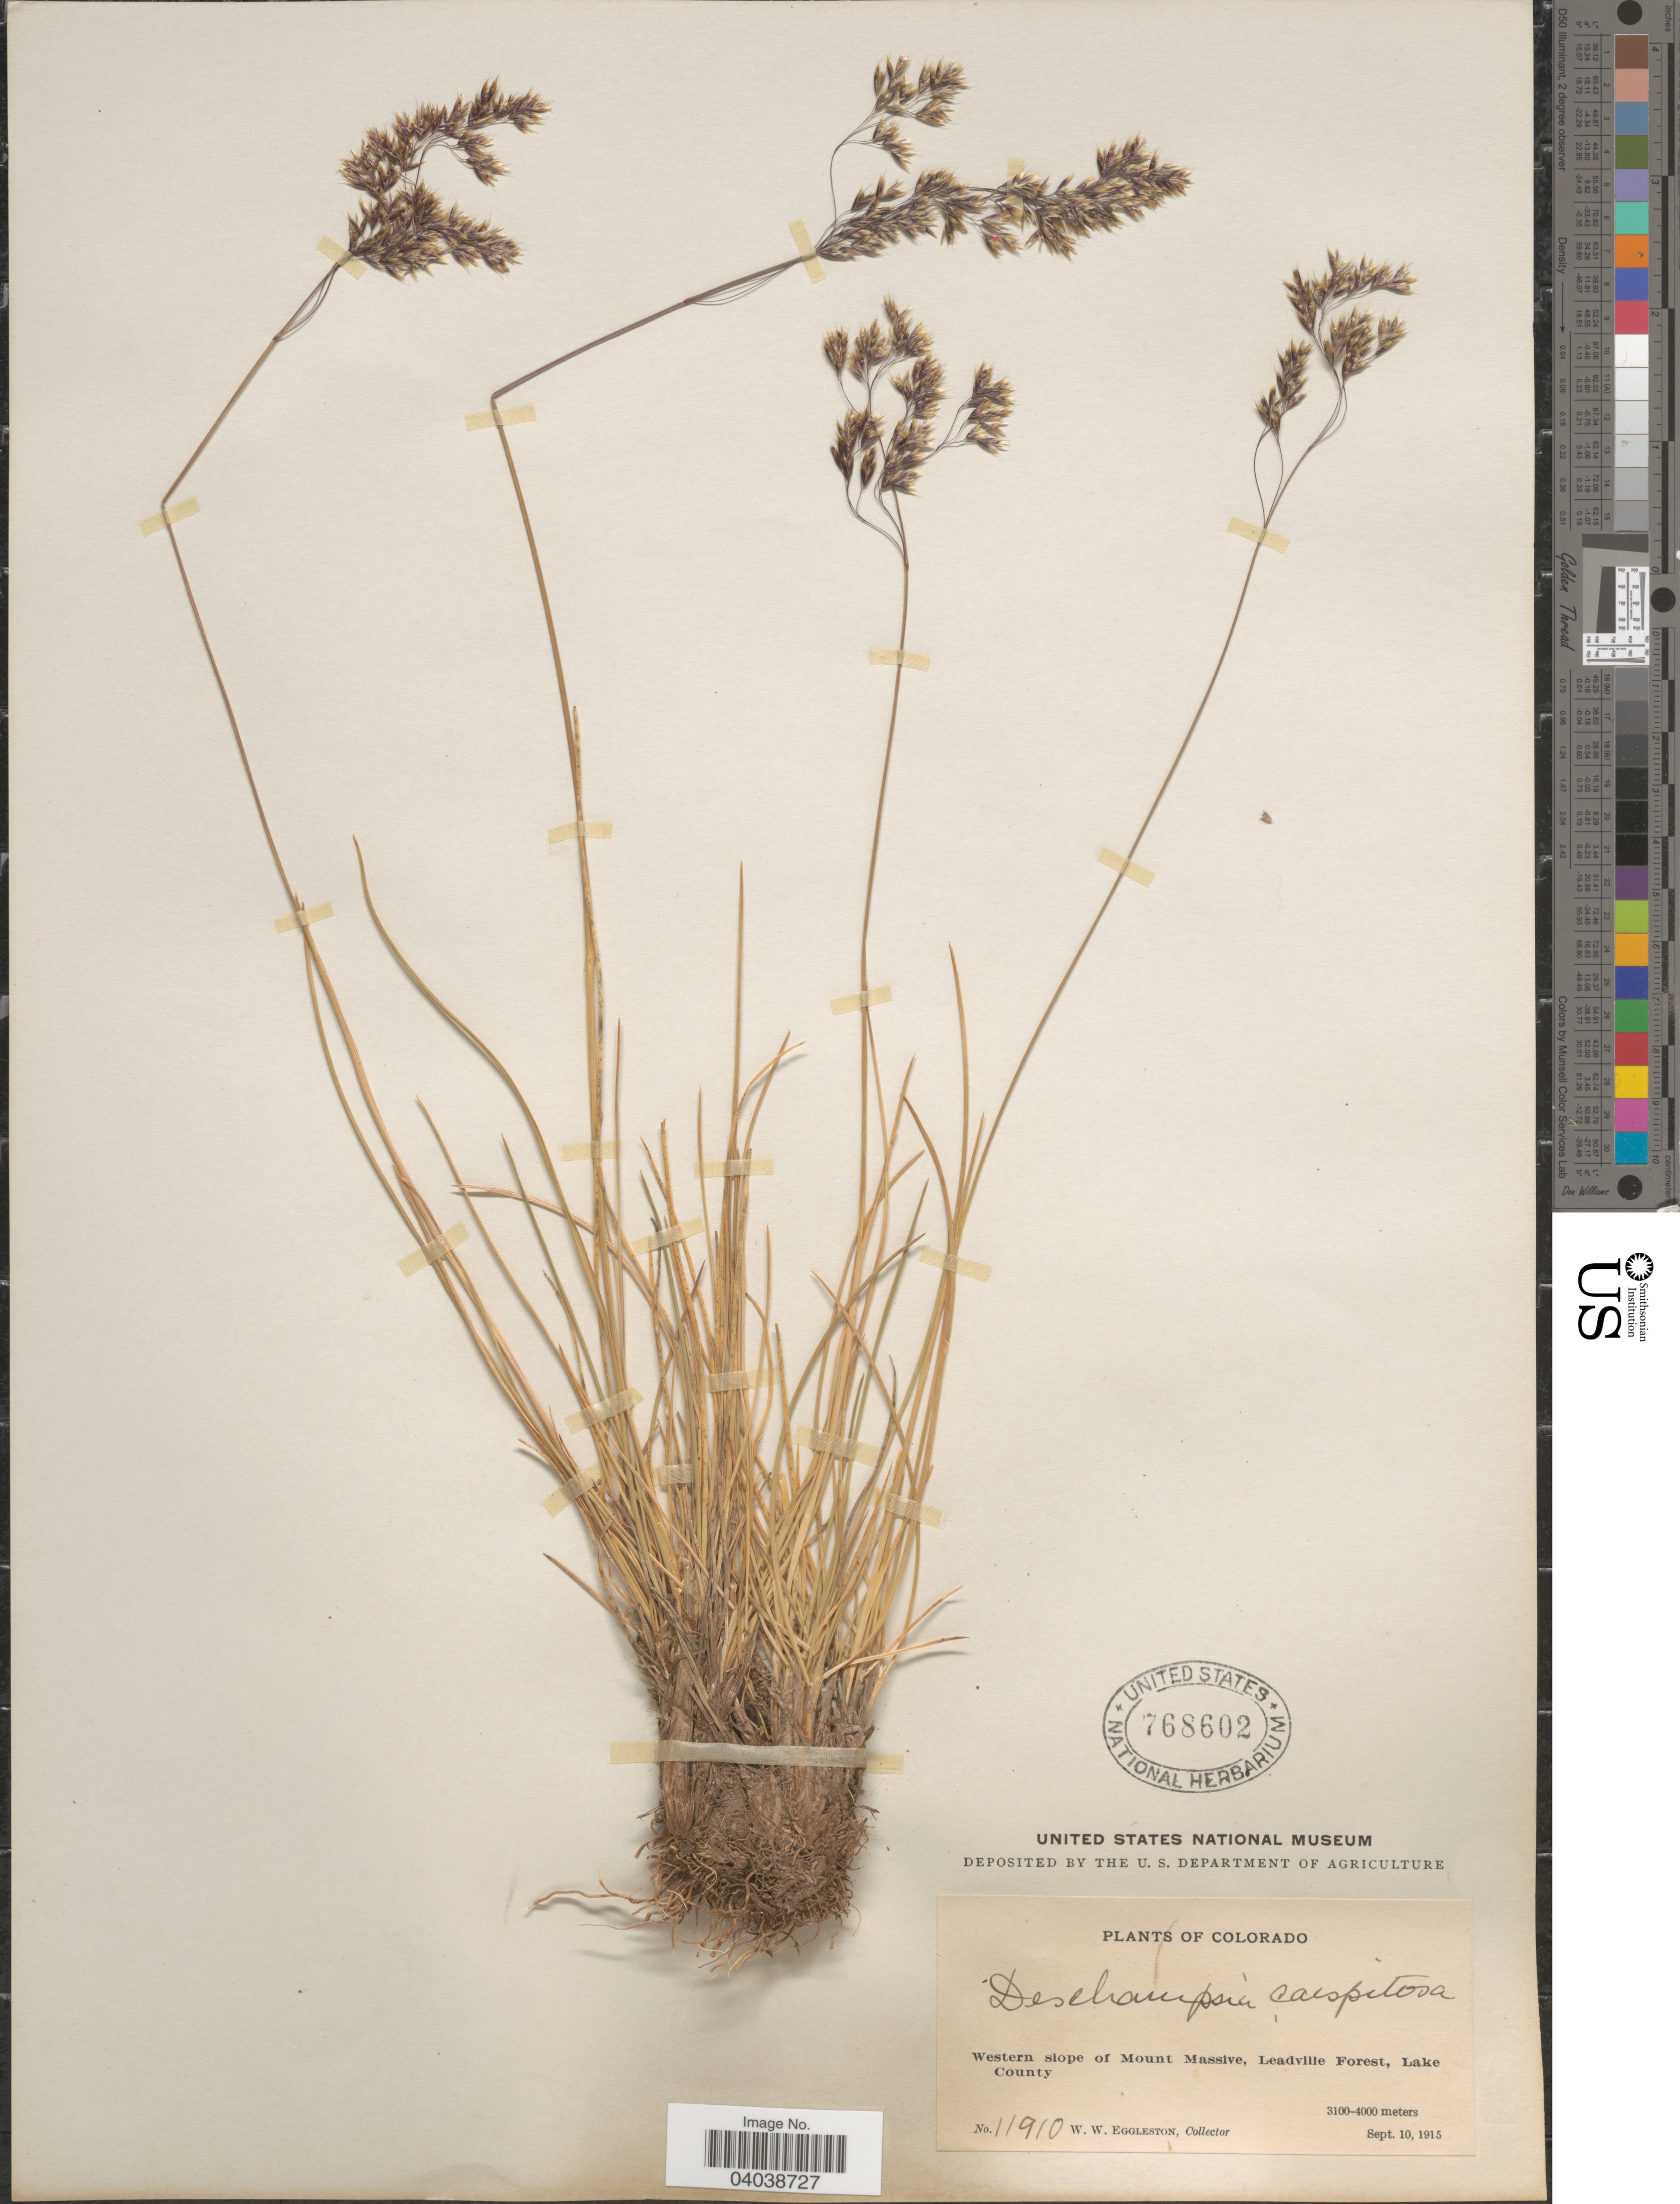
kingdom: Plantae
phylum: Tracheophyta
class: Liliopsida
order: Poales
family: Poaceae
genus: Deschampsia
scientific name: Deschampsia cespitosa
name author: (L.) P. Beauv.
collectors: W. W. Eggleston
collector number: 11910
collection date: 1915-09-10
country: United States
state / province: Colorado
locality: Western slope of Mount Massive, Leadville Forest, Lake County.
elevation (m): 3100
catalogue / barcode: US 768602